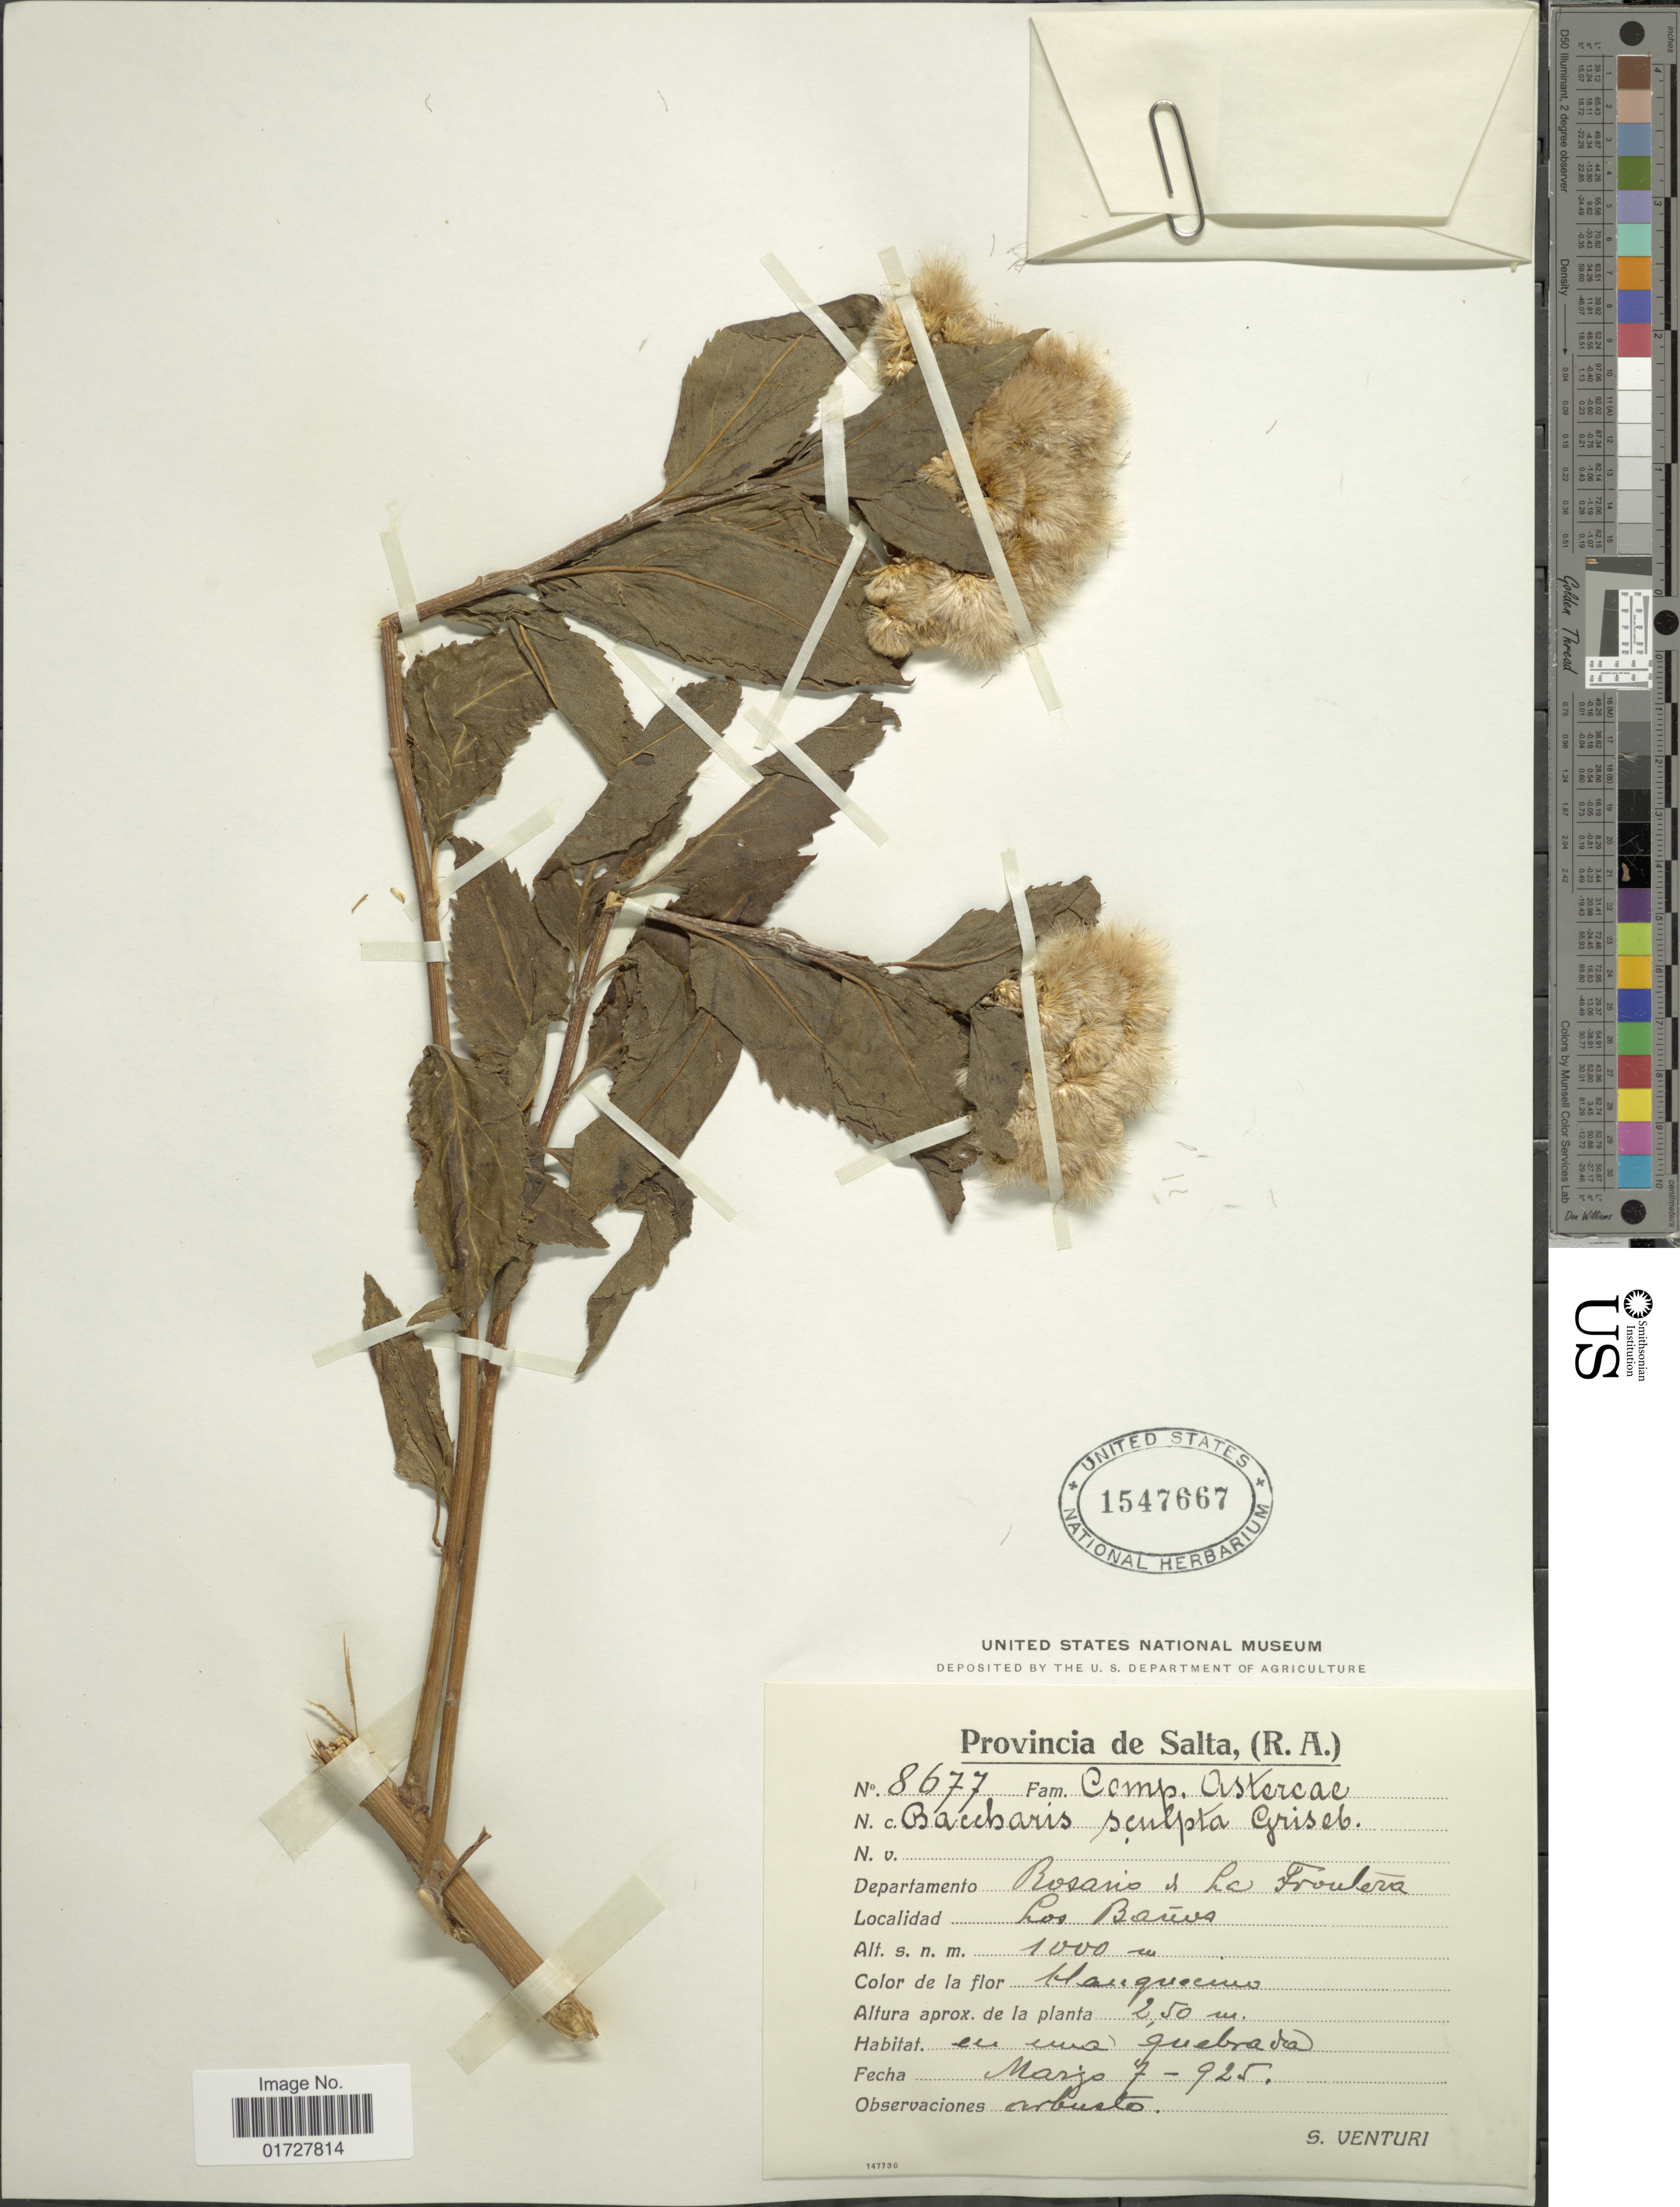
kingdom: Plantae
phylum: Tracheophyta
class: Magnoliopsida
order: Asterales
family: Asteraceae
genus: Baccharis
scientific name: Baccharis sculpta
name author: Griseb.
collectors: S. Venturi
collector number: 8677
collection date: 1925-03-07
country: Argentina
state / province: Salta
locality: Departamento Rosario de La Frontera, Los Banos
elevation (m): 1000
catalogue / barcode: US 1547667